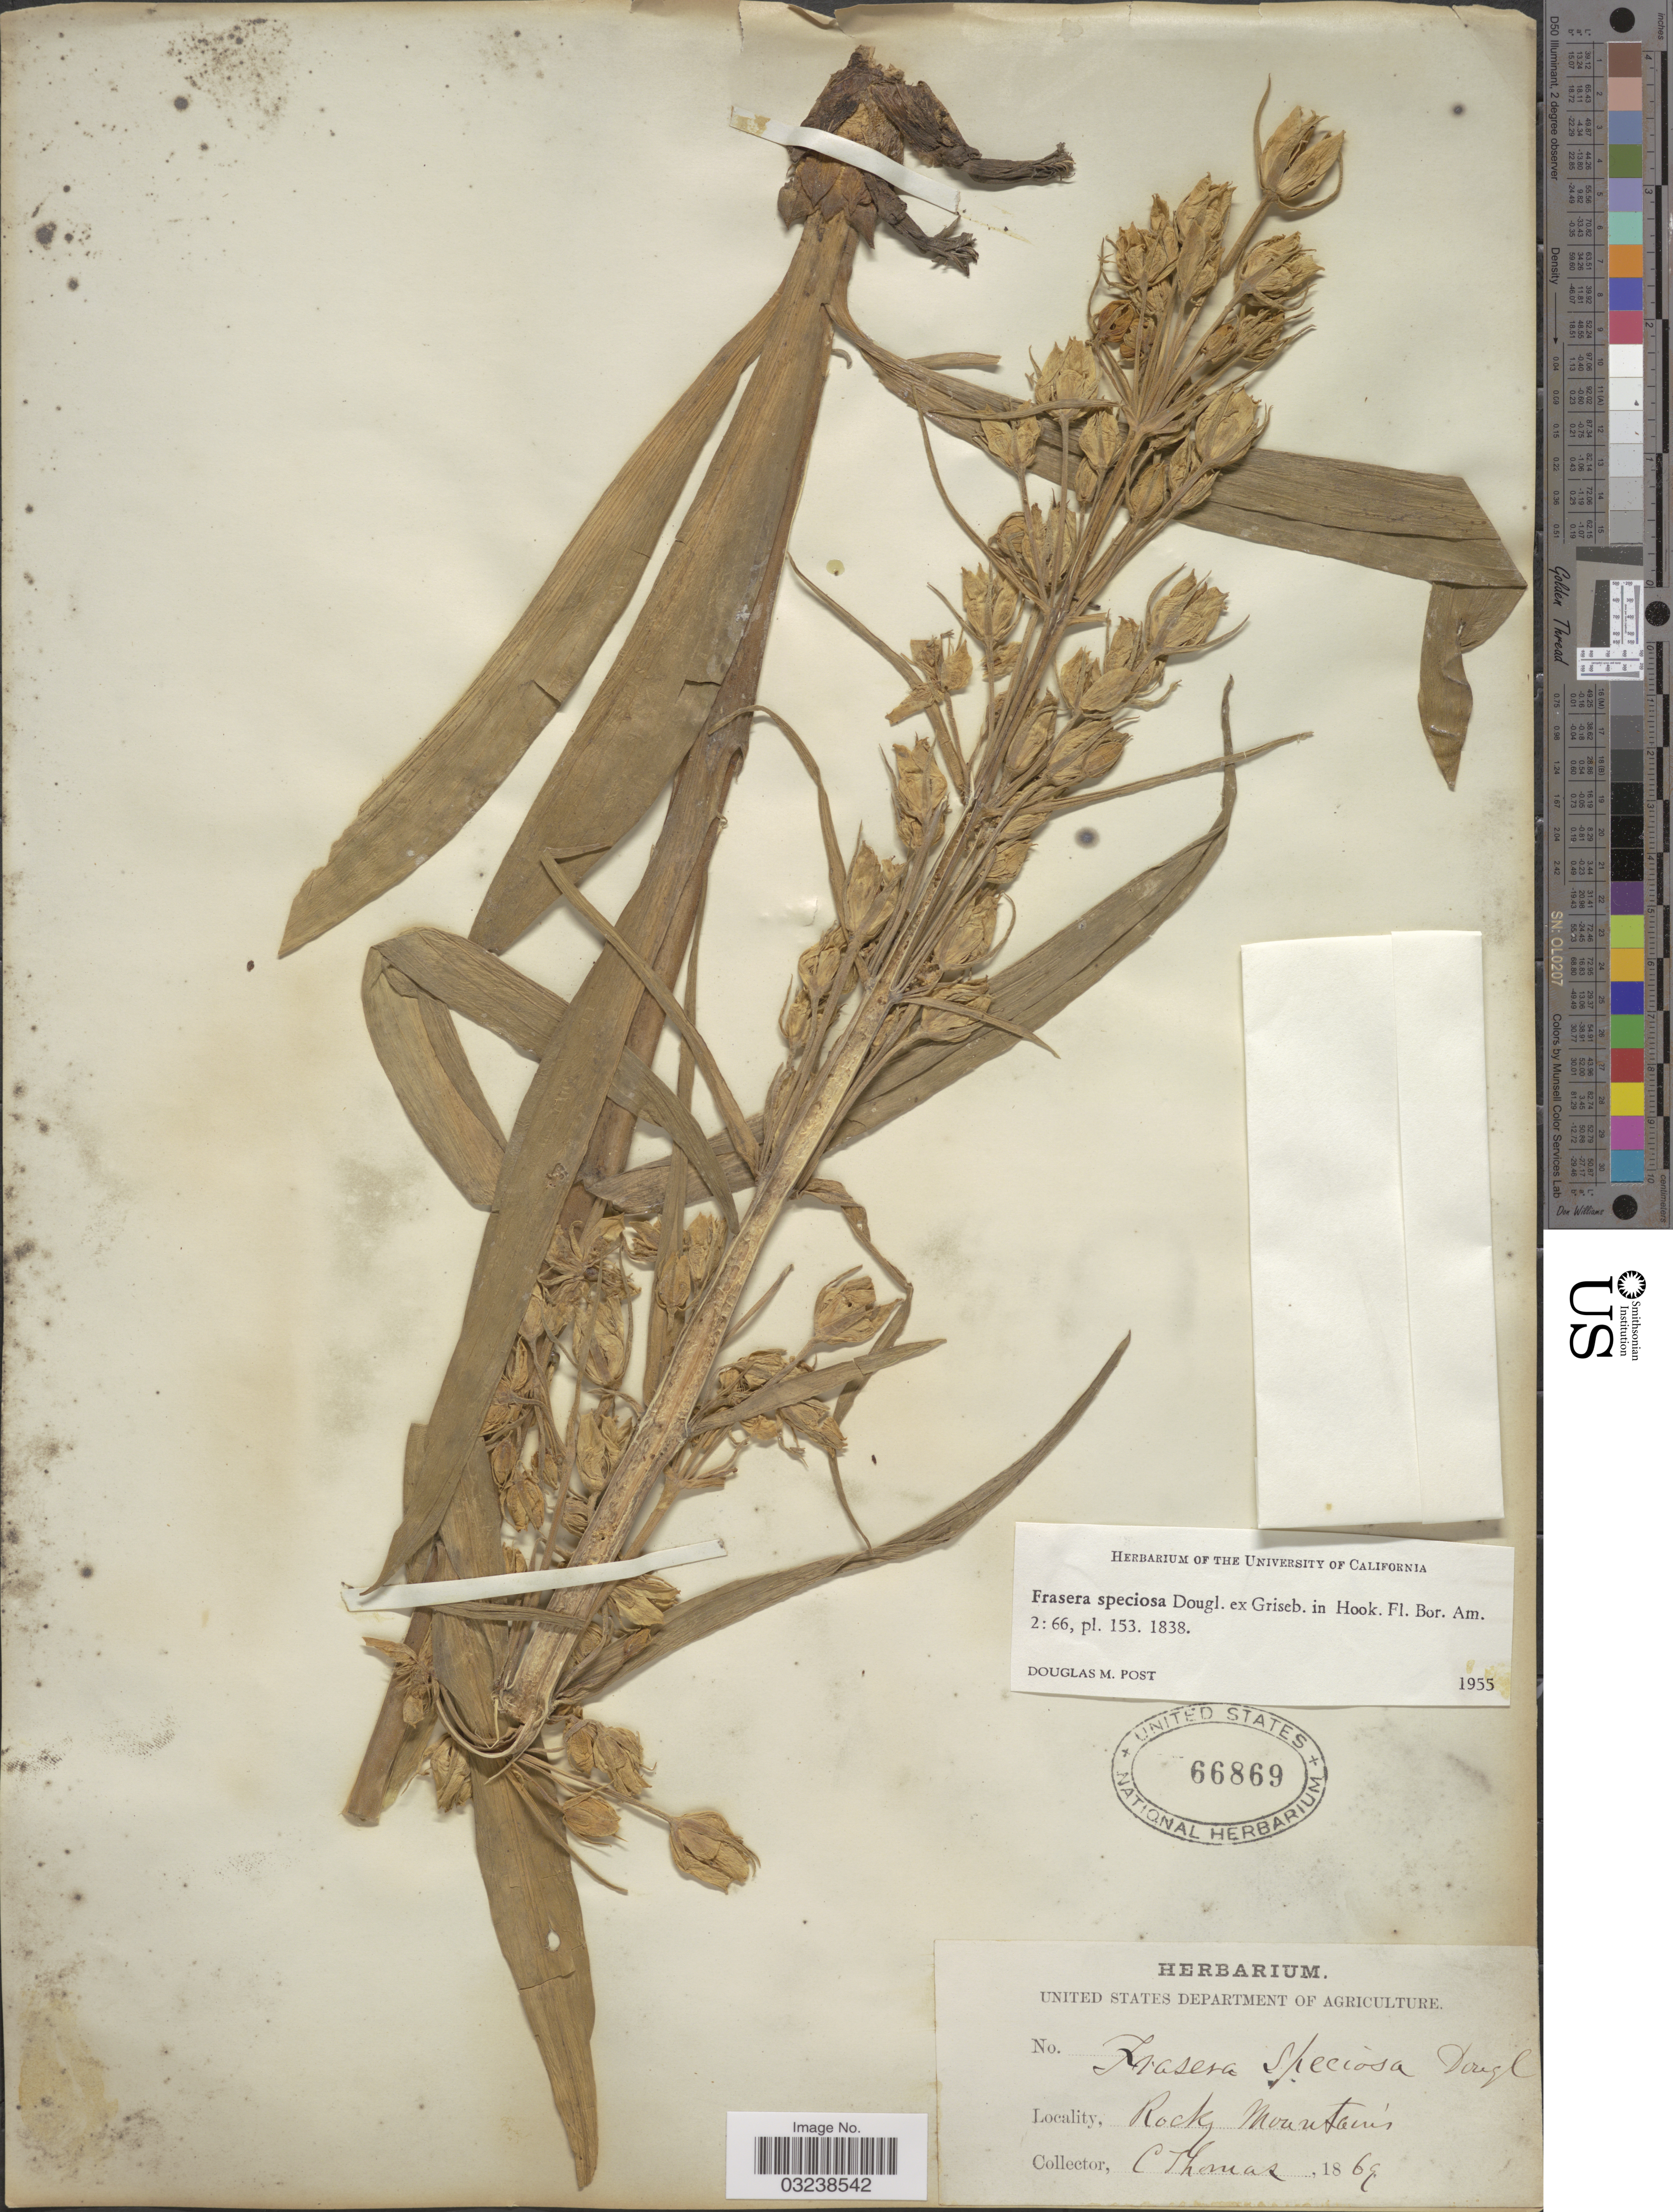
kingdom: Plantae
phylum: Tracheophyta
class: Magnoliopsida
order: Gentianales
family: Gentianaceae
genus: Swertia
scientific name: Swertia radiata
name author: (Kellogg) Kuntze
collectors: C. Thomas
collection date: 1869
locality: Rocky Mountains.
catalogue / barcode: US 66869